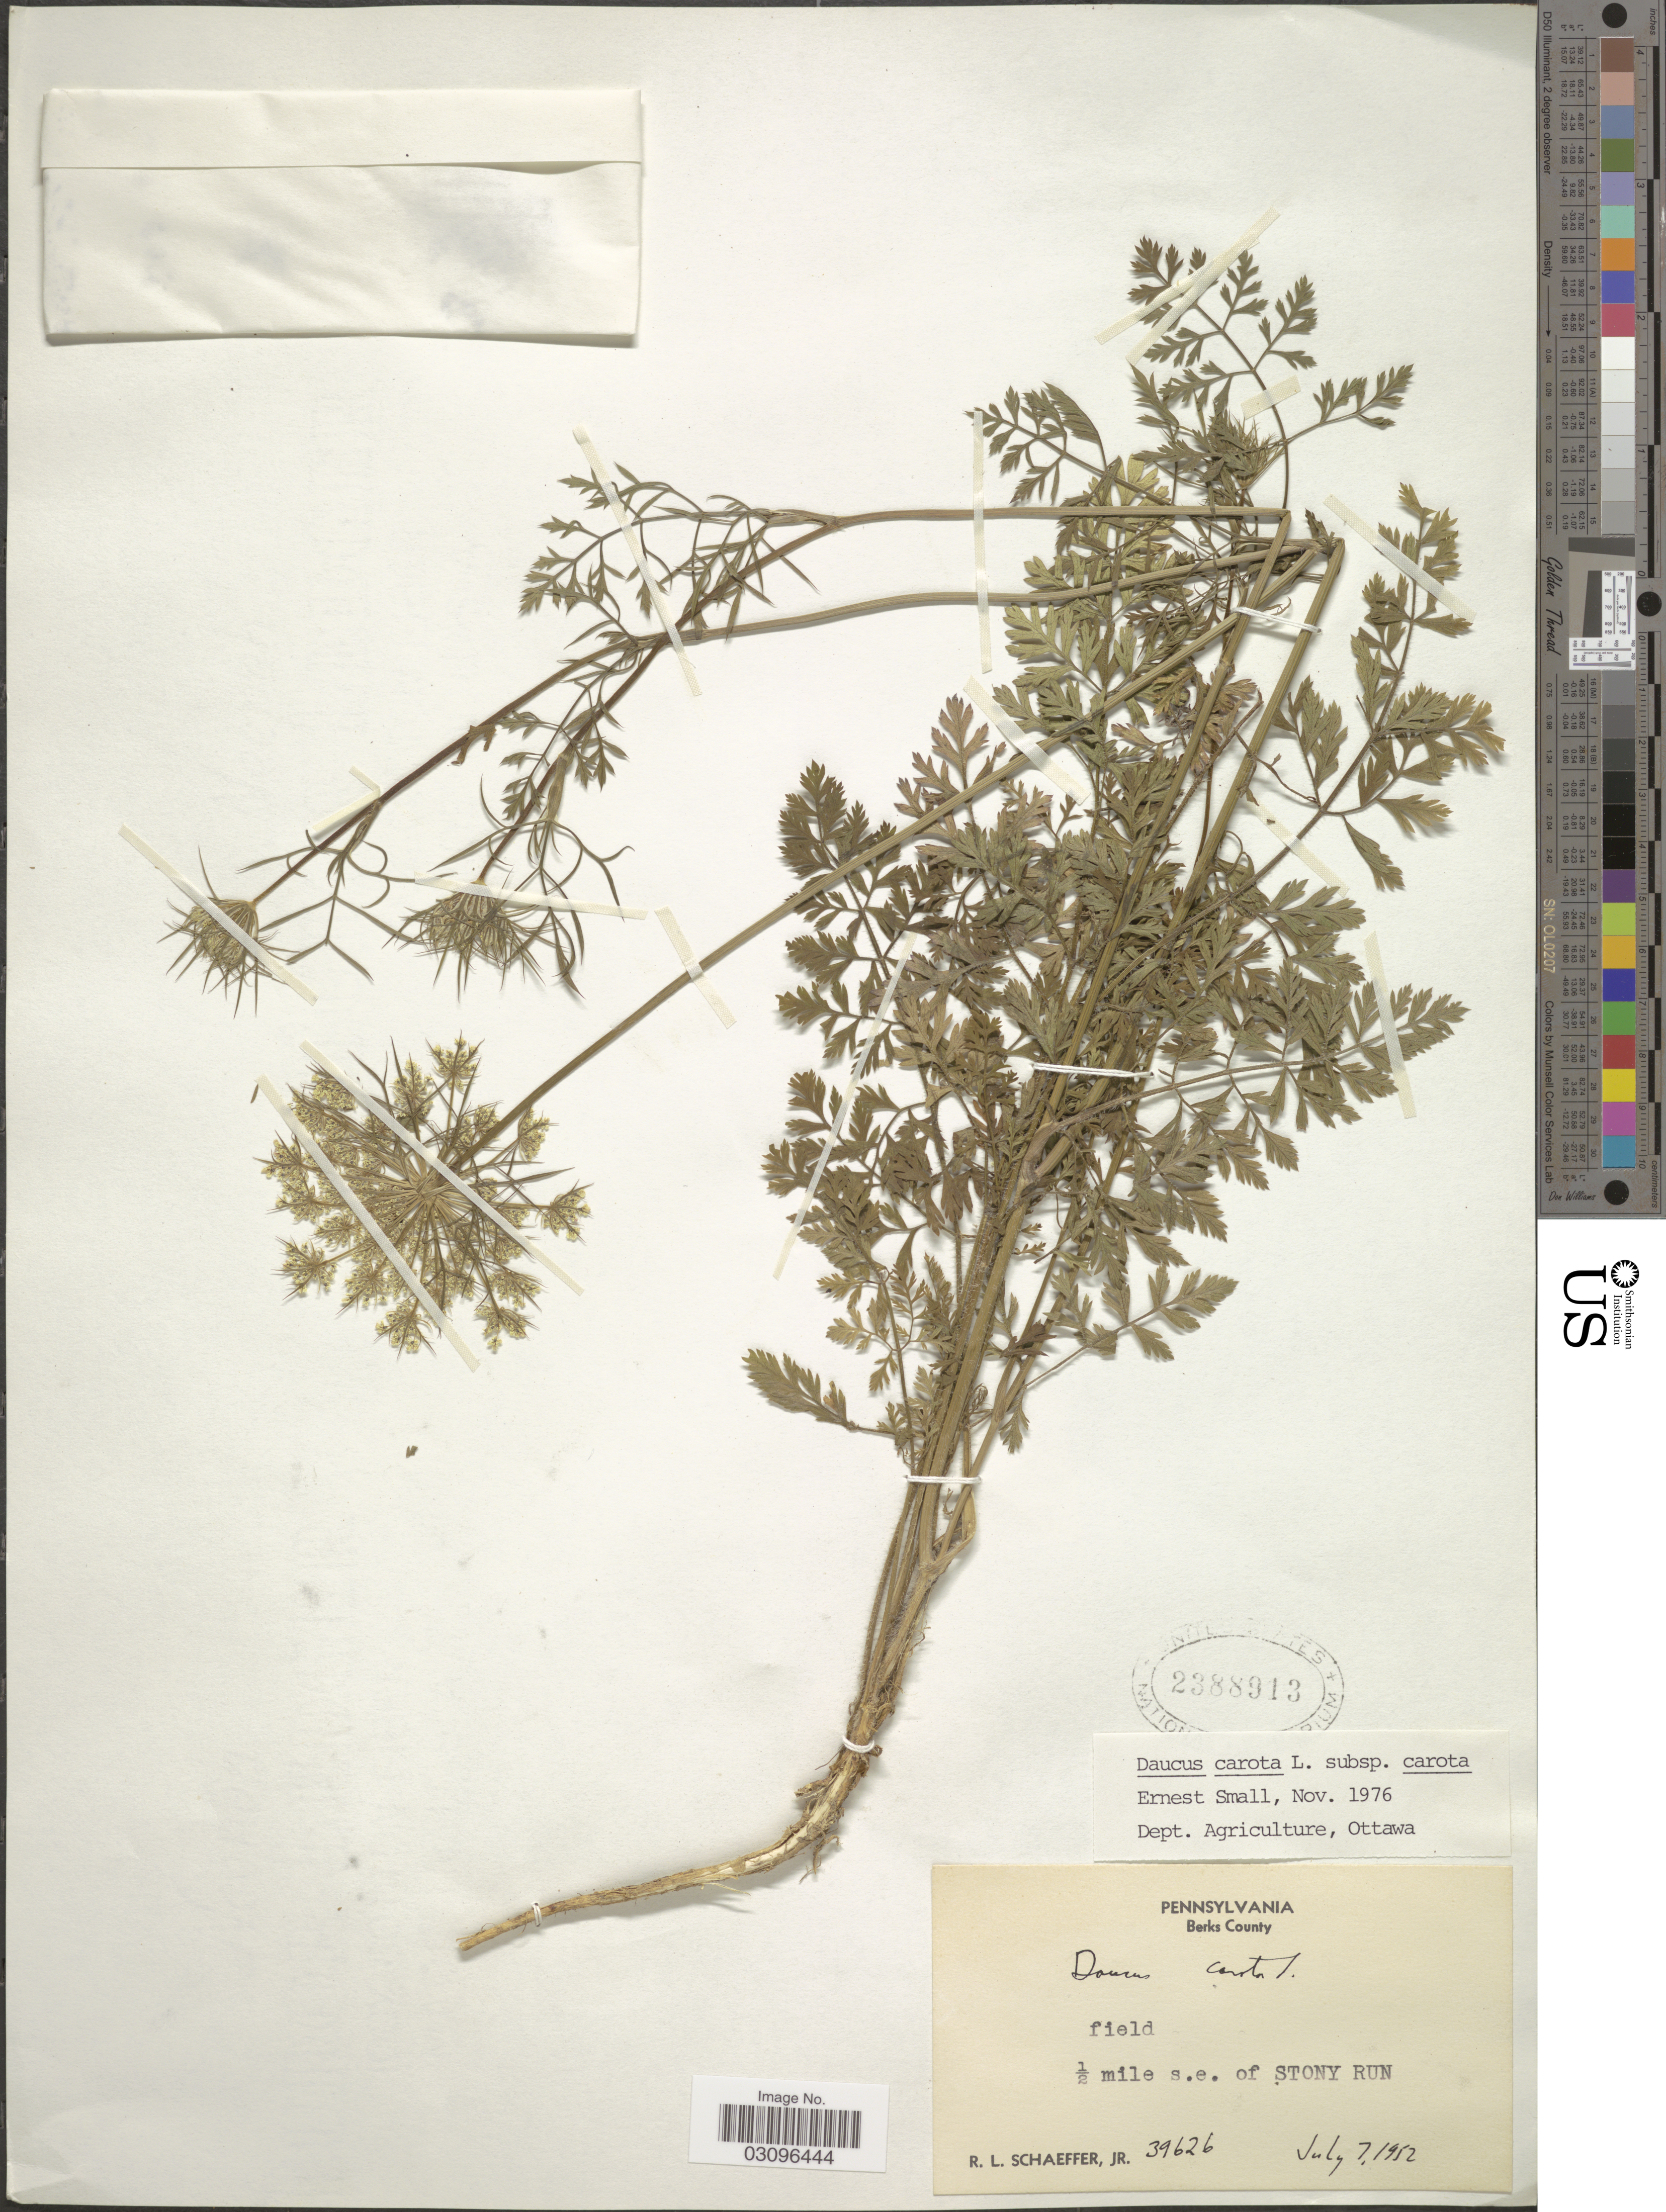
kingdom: Plantae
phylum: Tracheophyta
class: Magnoliopsida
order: Apiales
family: Apiaceae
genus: Daucus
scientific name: Daucus carota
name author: L.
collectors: R. L. Schaeffer Jr.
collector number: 39626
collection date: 1952-07-07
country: United States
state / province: Pennsylvania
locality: Berks County. ½ mile s.e. of Stony Run.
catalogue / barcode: US 2388913